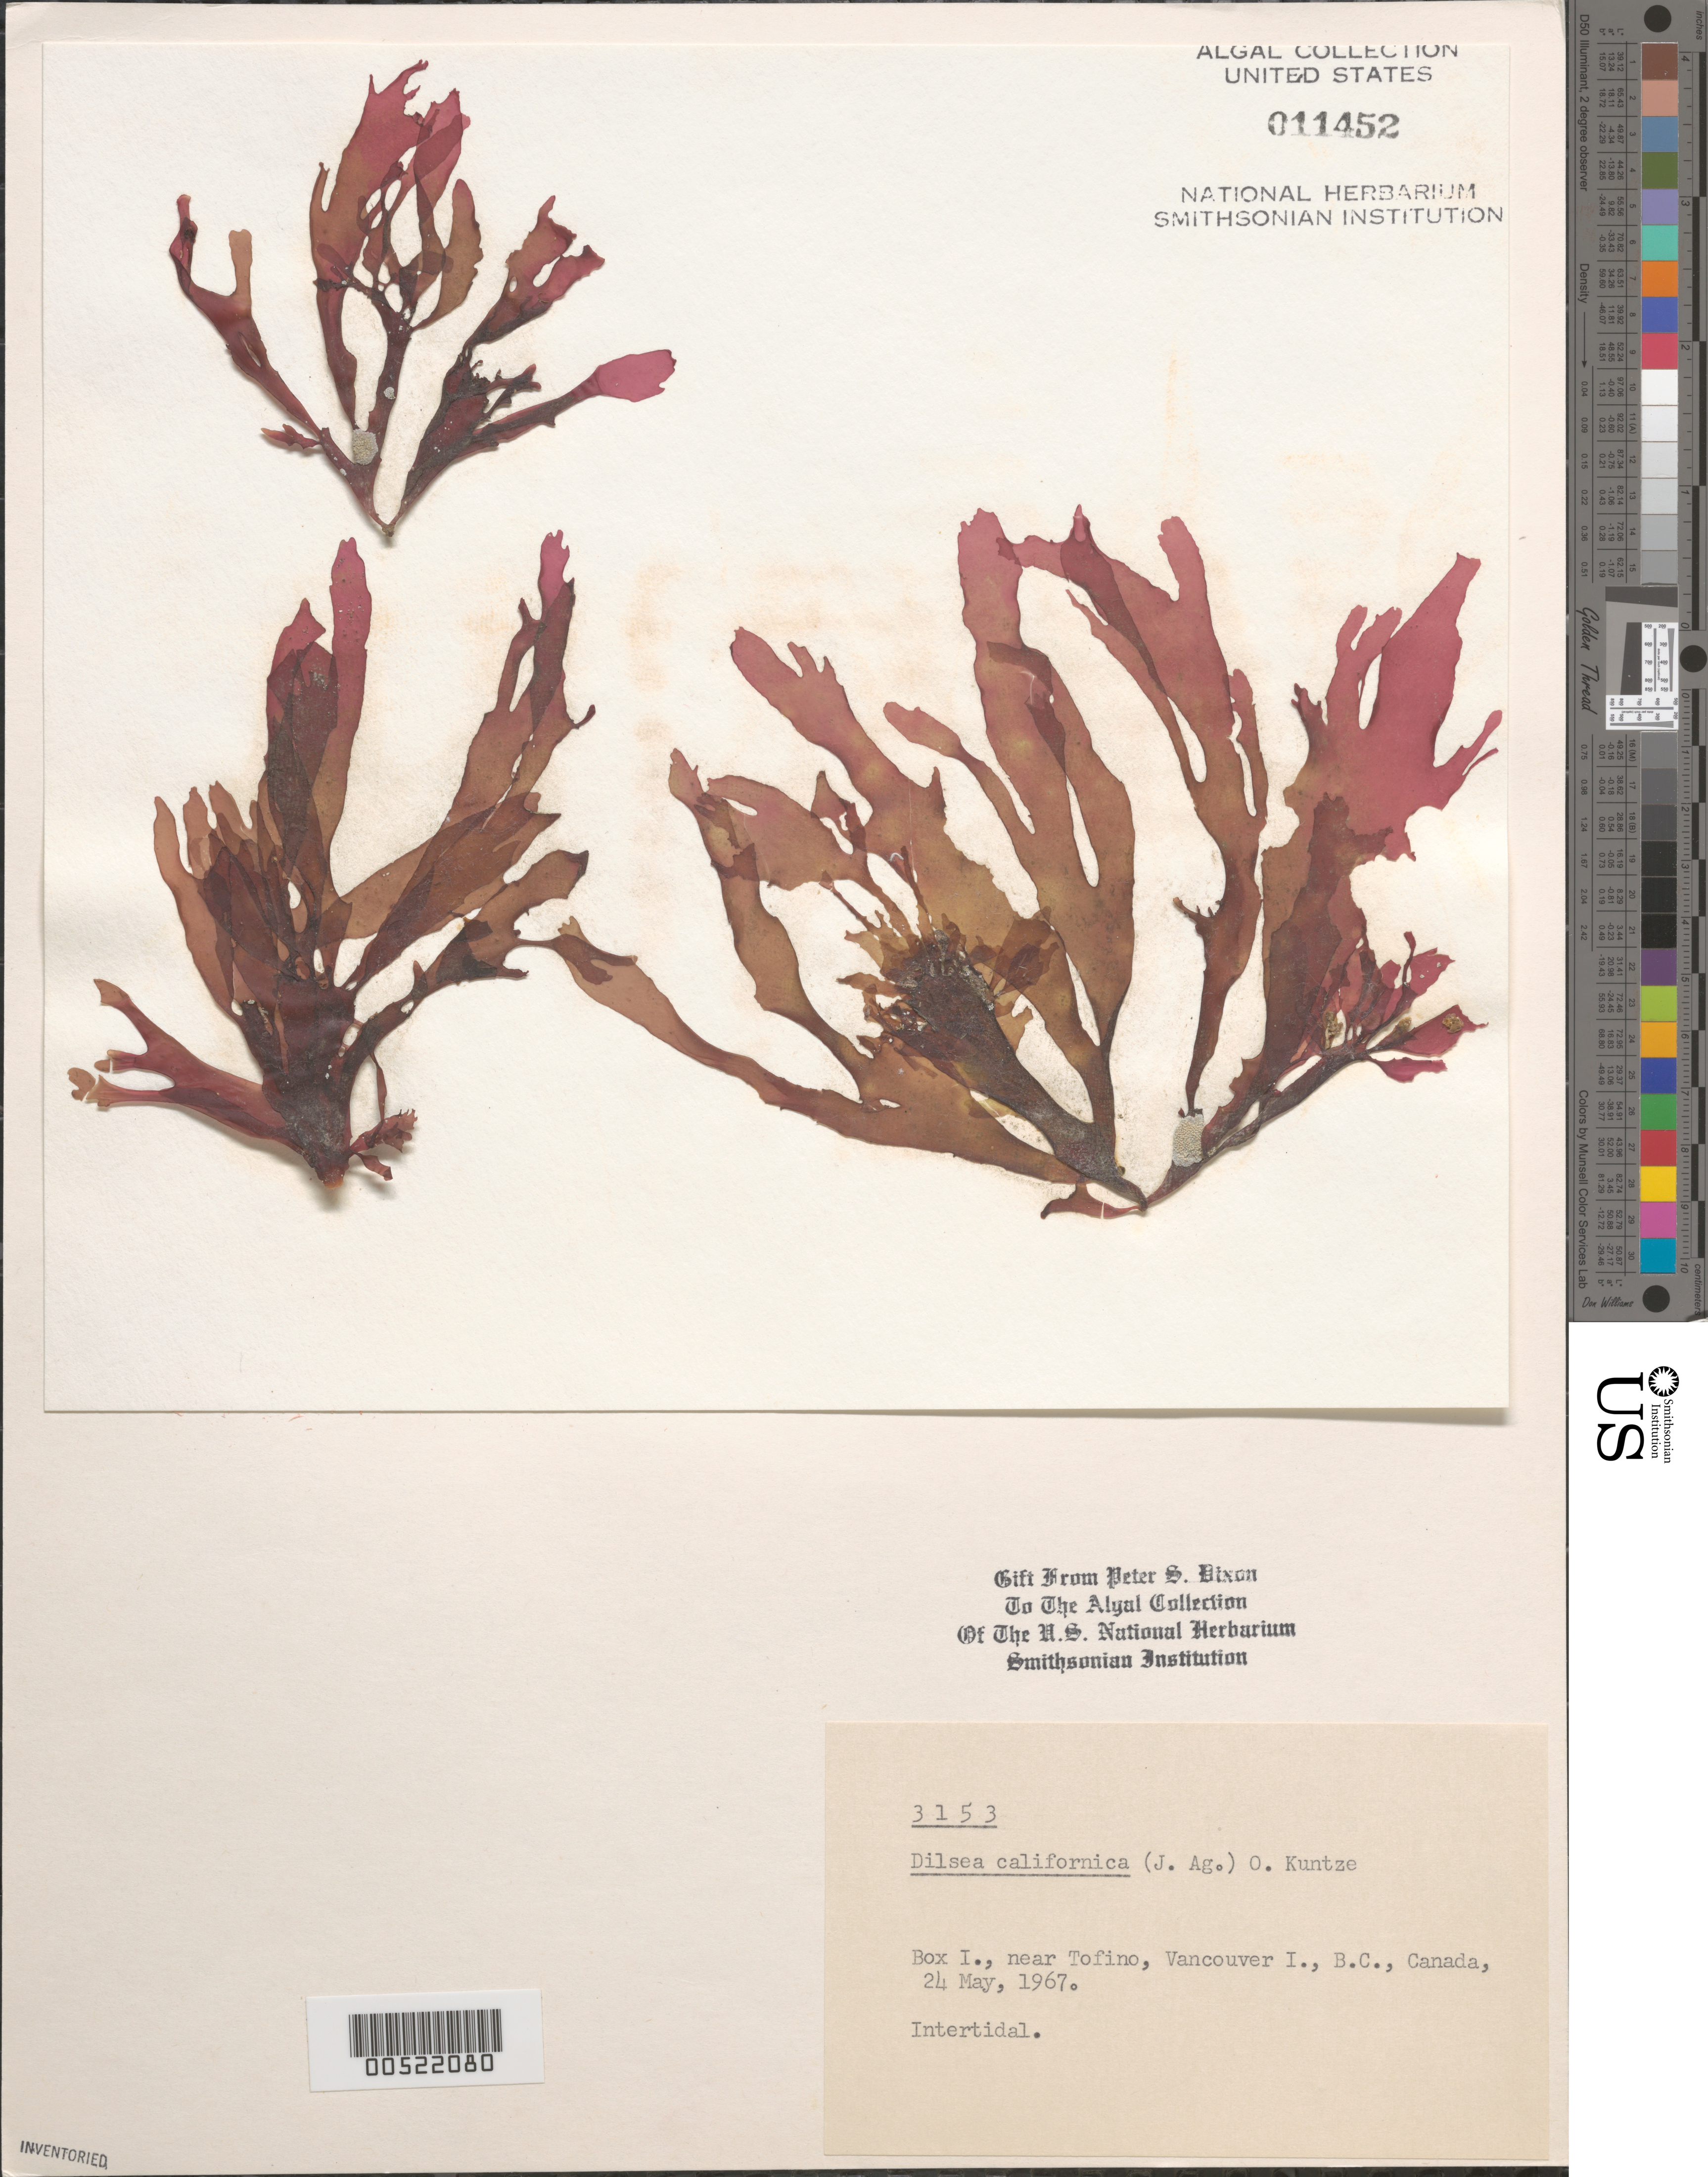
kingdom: Plantae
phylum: Rhodophyta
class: Florideophyceae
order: Gigartinales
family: Dumontiaceae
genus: Dilsea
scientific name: Dilsea californica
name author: (J. Agardh) Kuntze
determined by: Dixon, P. S.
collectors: P. S. Dixon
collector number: PSD 3153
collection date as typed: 24 May 1967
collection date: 1967-05-24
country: Canada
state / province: British Columbia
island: Box Island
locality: Near Tofino, Vancouver Island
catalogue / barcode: US 11452